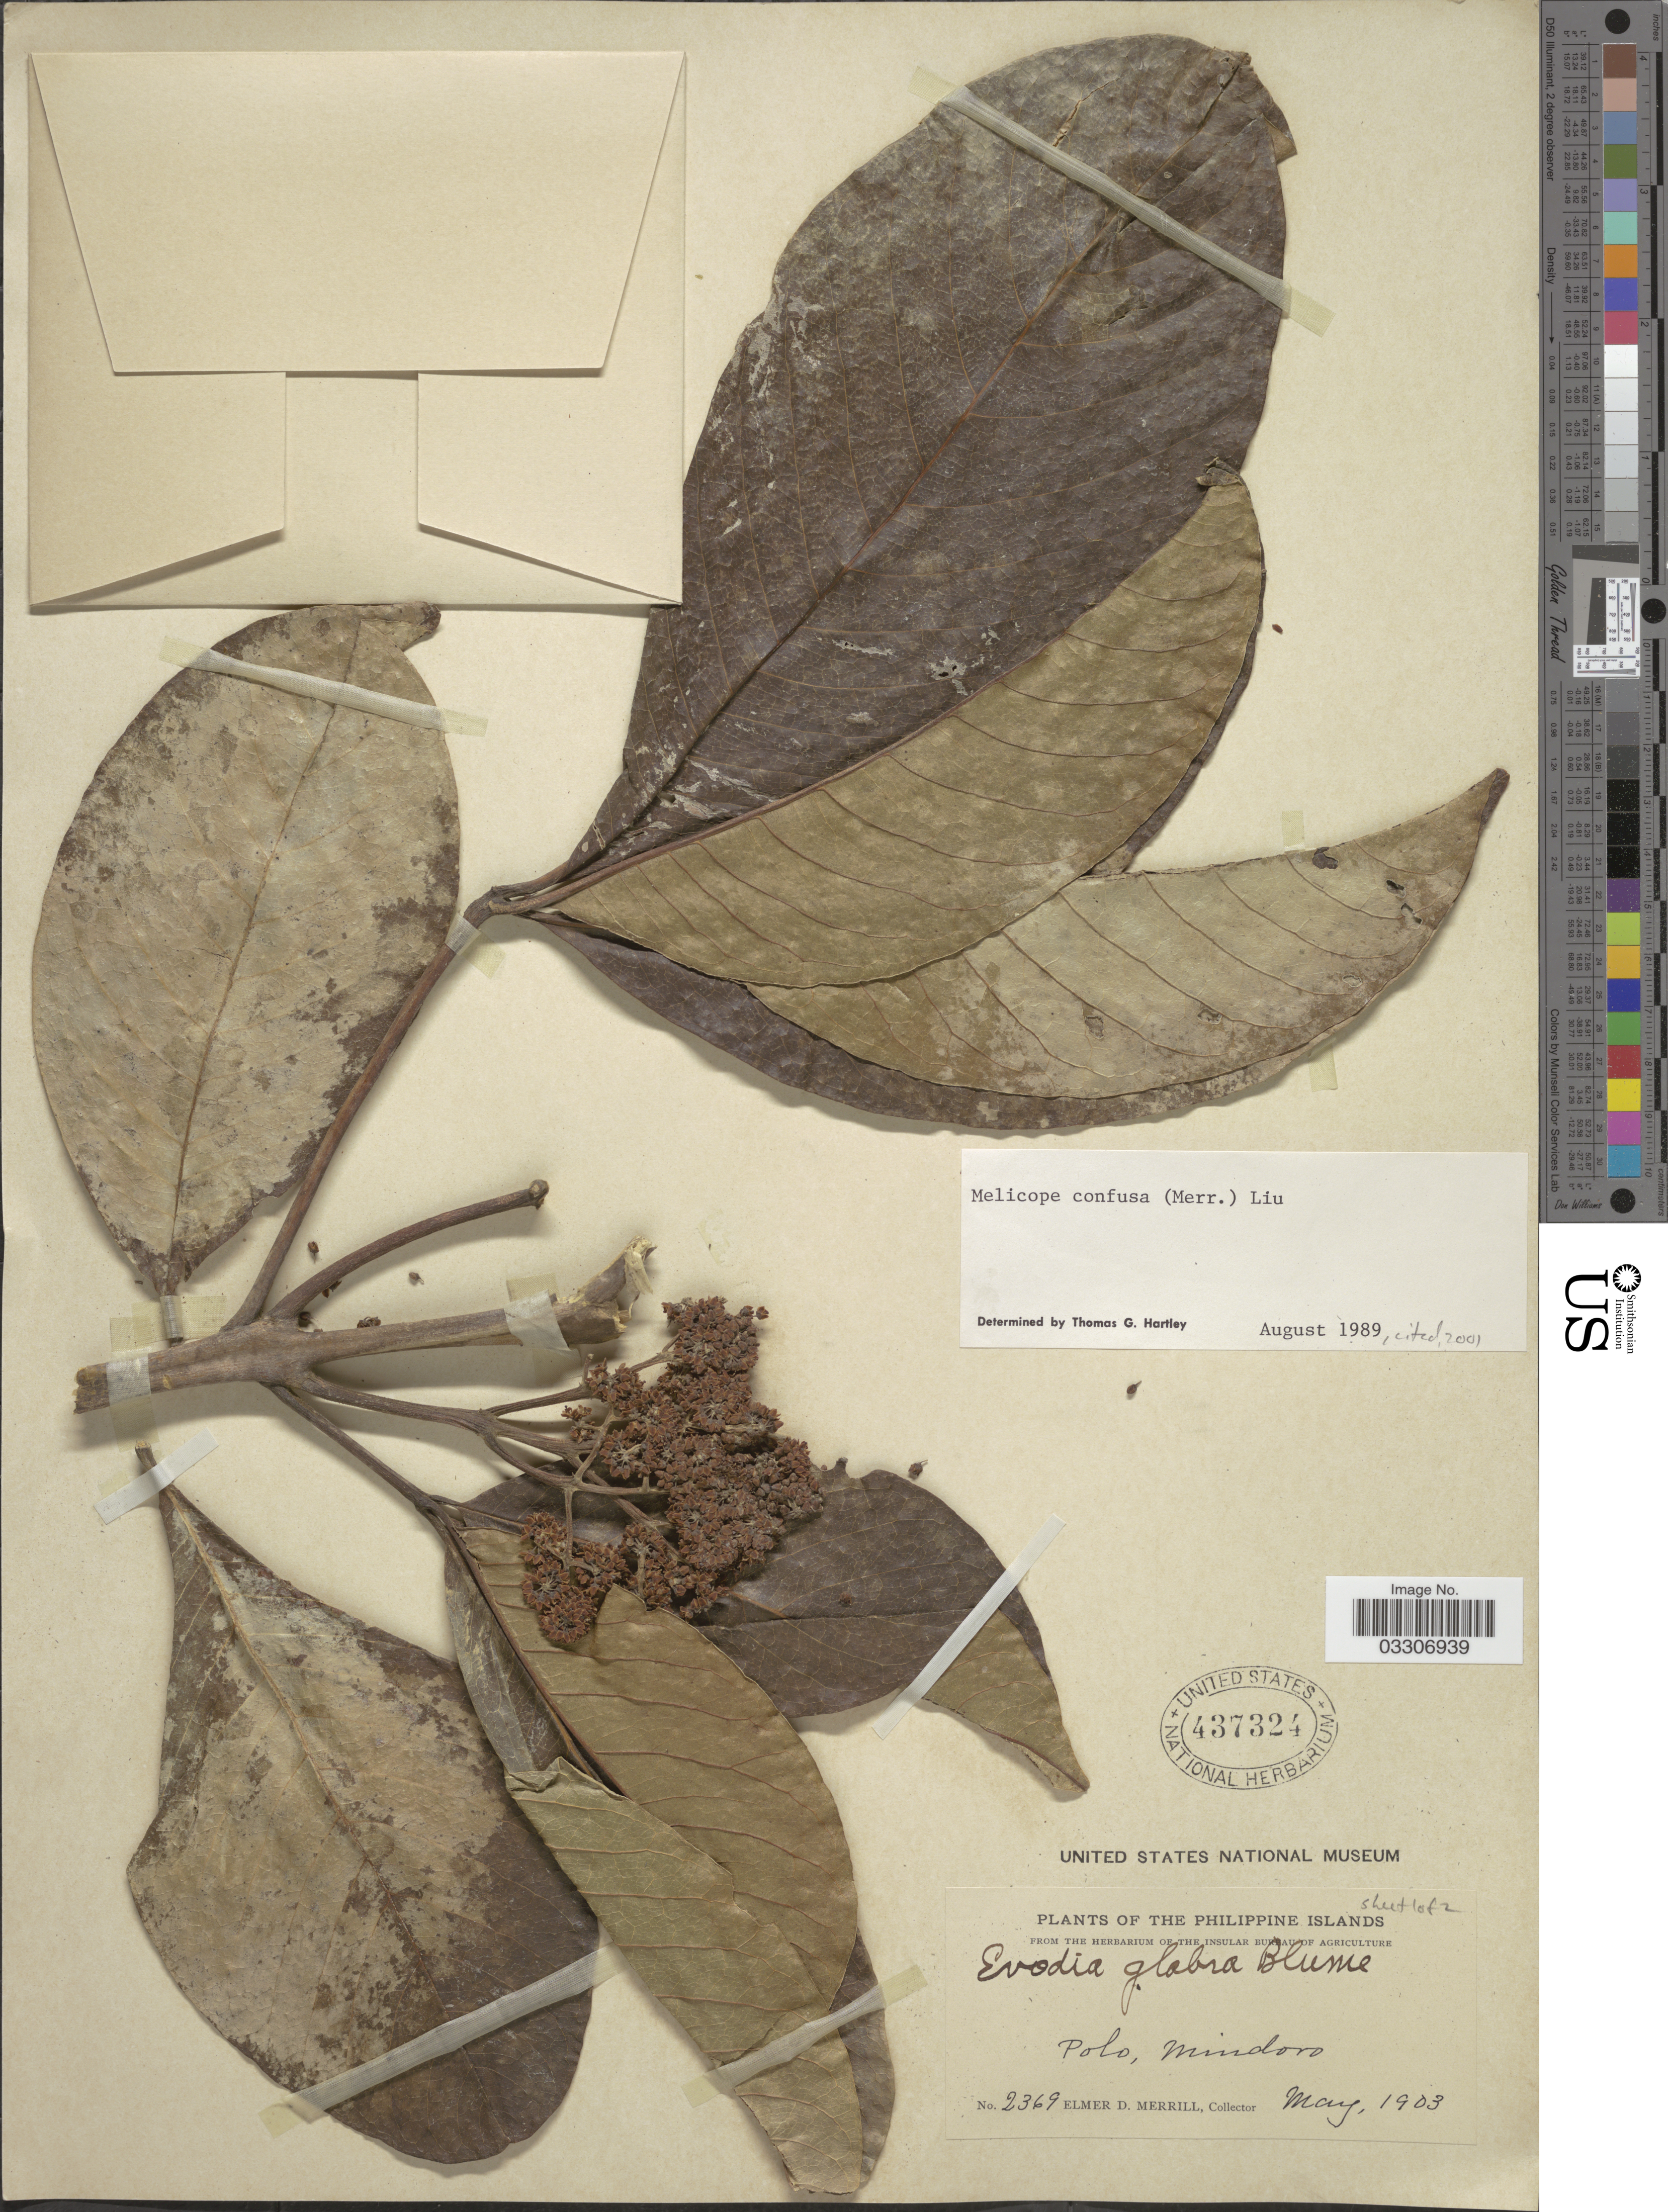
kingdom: Plantae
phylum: Tracheophyta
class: Magnoliopsida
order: Sapindales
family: Rutaceae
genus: Melicope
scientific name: Melicope confusa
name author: (Merr.) P.S. Liu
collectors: E. D. Merrill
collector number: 2369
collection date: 1903-05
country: Philippines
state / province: Mimaropa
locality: Polo, Mindoro.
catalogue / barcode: US 437324